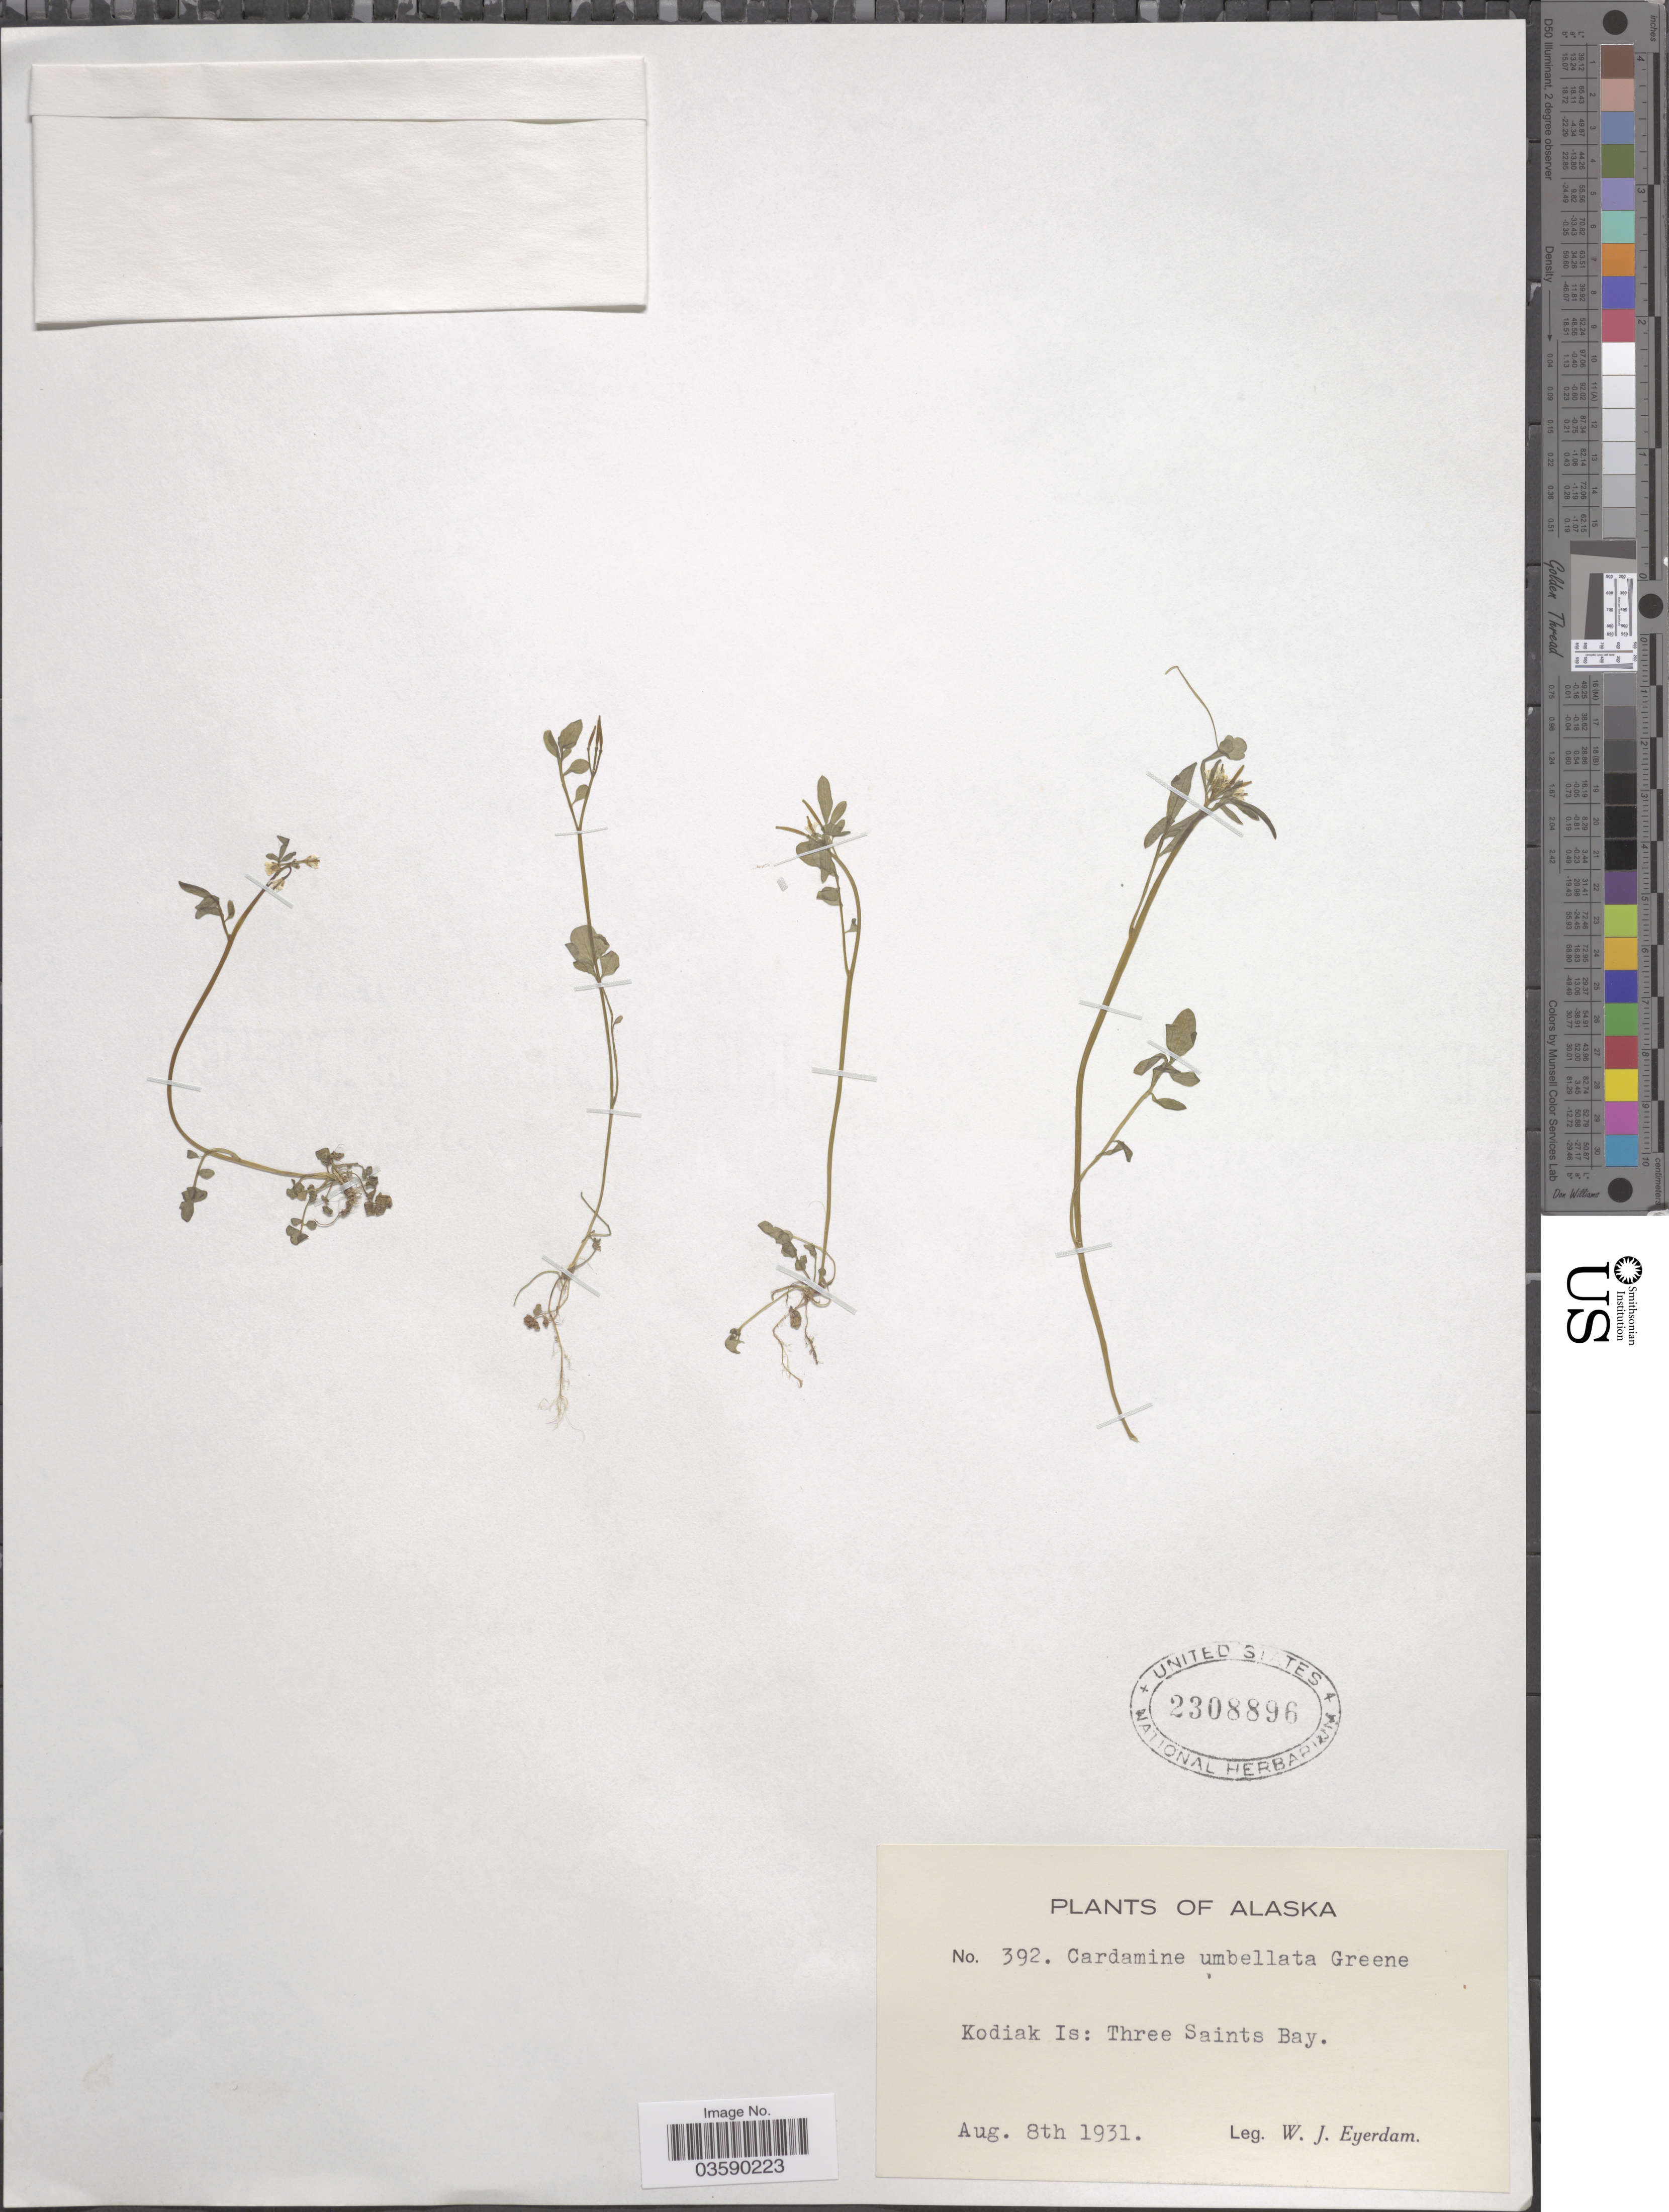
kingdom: Plantae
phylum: Tracheophyta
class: Magnoliopsida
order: Brassicales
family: Brassicaceae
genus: Cardamine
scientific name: Cardamine umbellata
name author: Greene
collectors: W. J. Eyerdam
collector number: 392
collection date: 1931-08-08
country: United States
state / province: Alaska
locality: Kodiak Is: Three Saints Bay.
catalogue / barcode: US 2308896